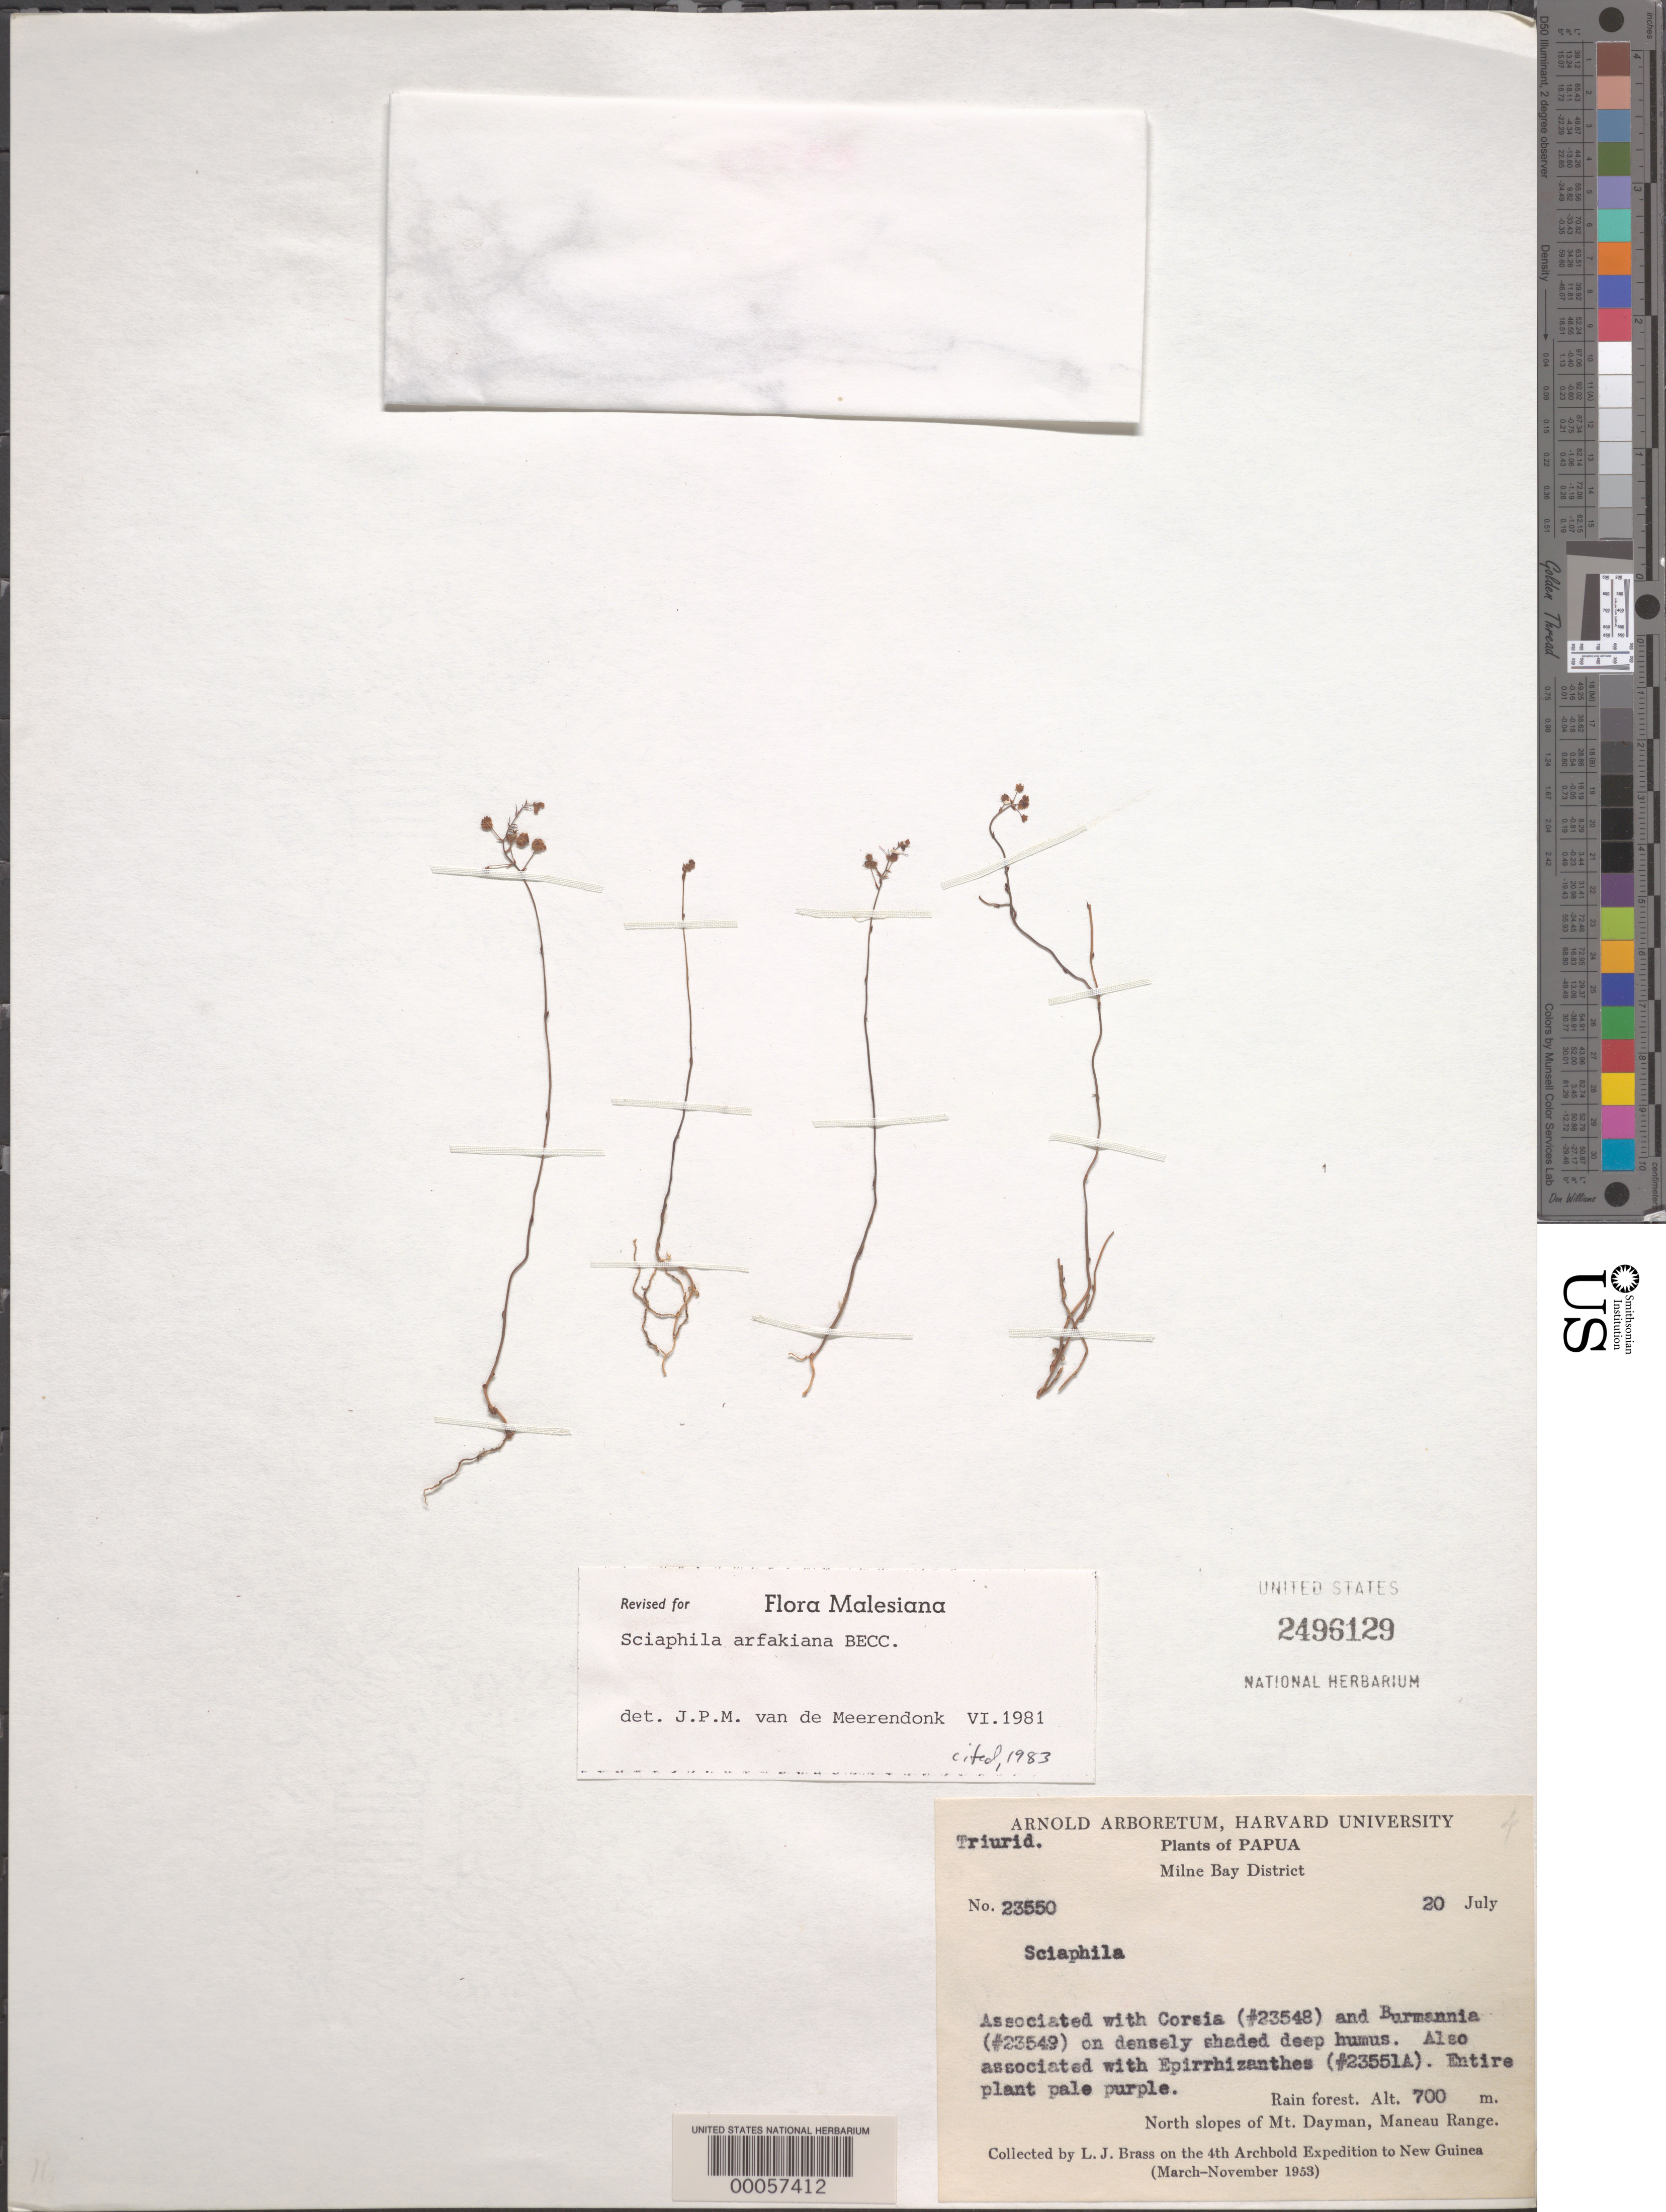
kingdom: Plantae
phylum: Tracheophyta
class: Liliopsida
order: Pandanales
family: Triuridaceae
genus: Sciaphila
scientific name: Sciaphila arfakiana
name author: Becc.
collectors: L. J. Brass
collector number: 23550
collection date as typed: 20 Jul 1953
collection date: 1953-07-20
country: Papua New Guinea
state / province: Milne Bay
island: New Guinea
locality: Milne bay dist., n slopes of mt. dayman, maneau range.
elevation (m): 700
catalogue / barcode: US 2496129